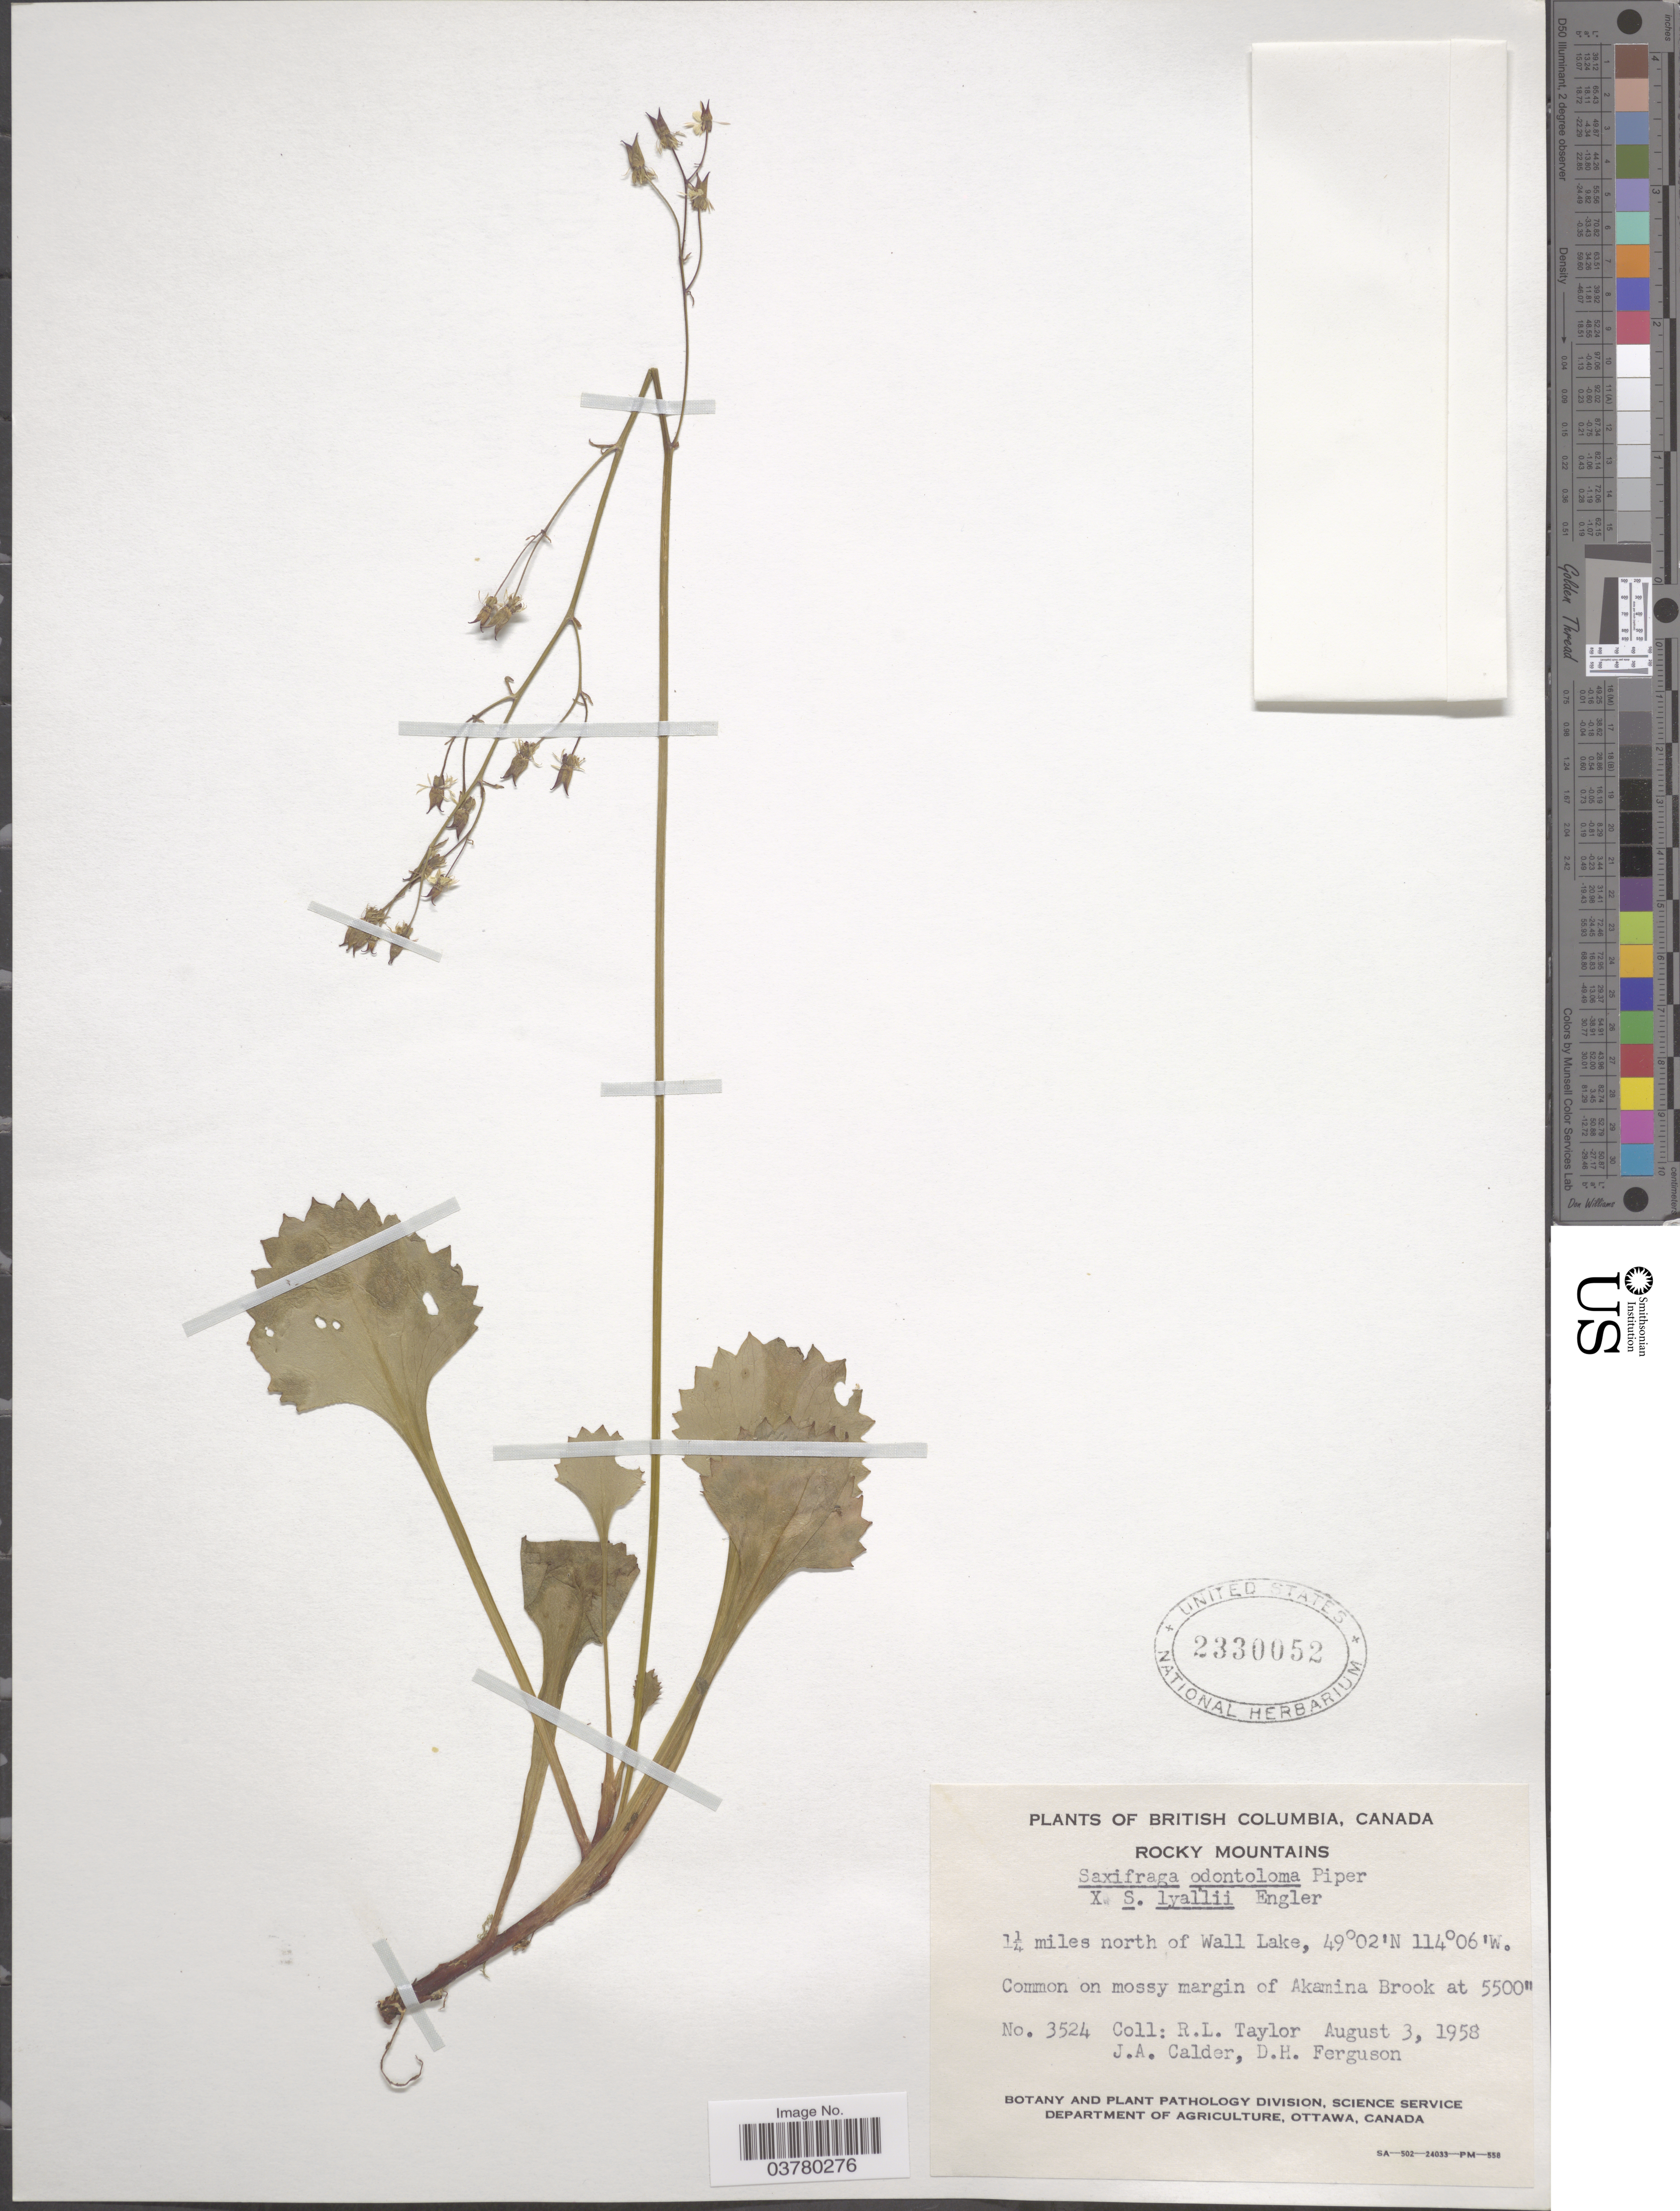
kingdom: Plantae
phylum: Tracheophyta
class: Magnoliopsida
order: Saxifragales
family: Saxifragaceae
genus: Micranthes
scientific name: Micranthes odontoloma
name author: (Piper) A. Heller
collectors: R. Taylor, J. A. Calder & D. Ferguson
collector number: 3524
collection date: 1958-08-03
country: Canada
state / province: British Columbia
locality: Rocky Mountains. 1¼ miles north of Wall Lake. Common on mossy margin of Akamina Brook.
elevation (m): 1676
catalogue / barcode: US 2330052